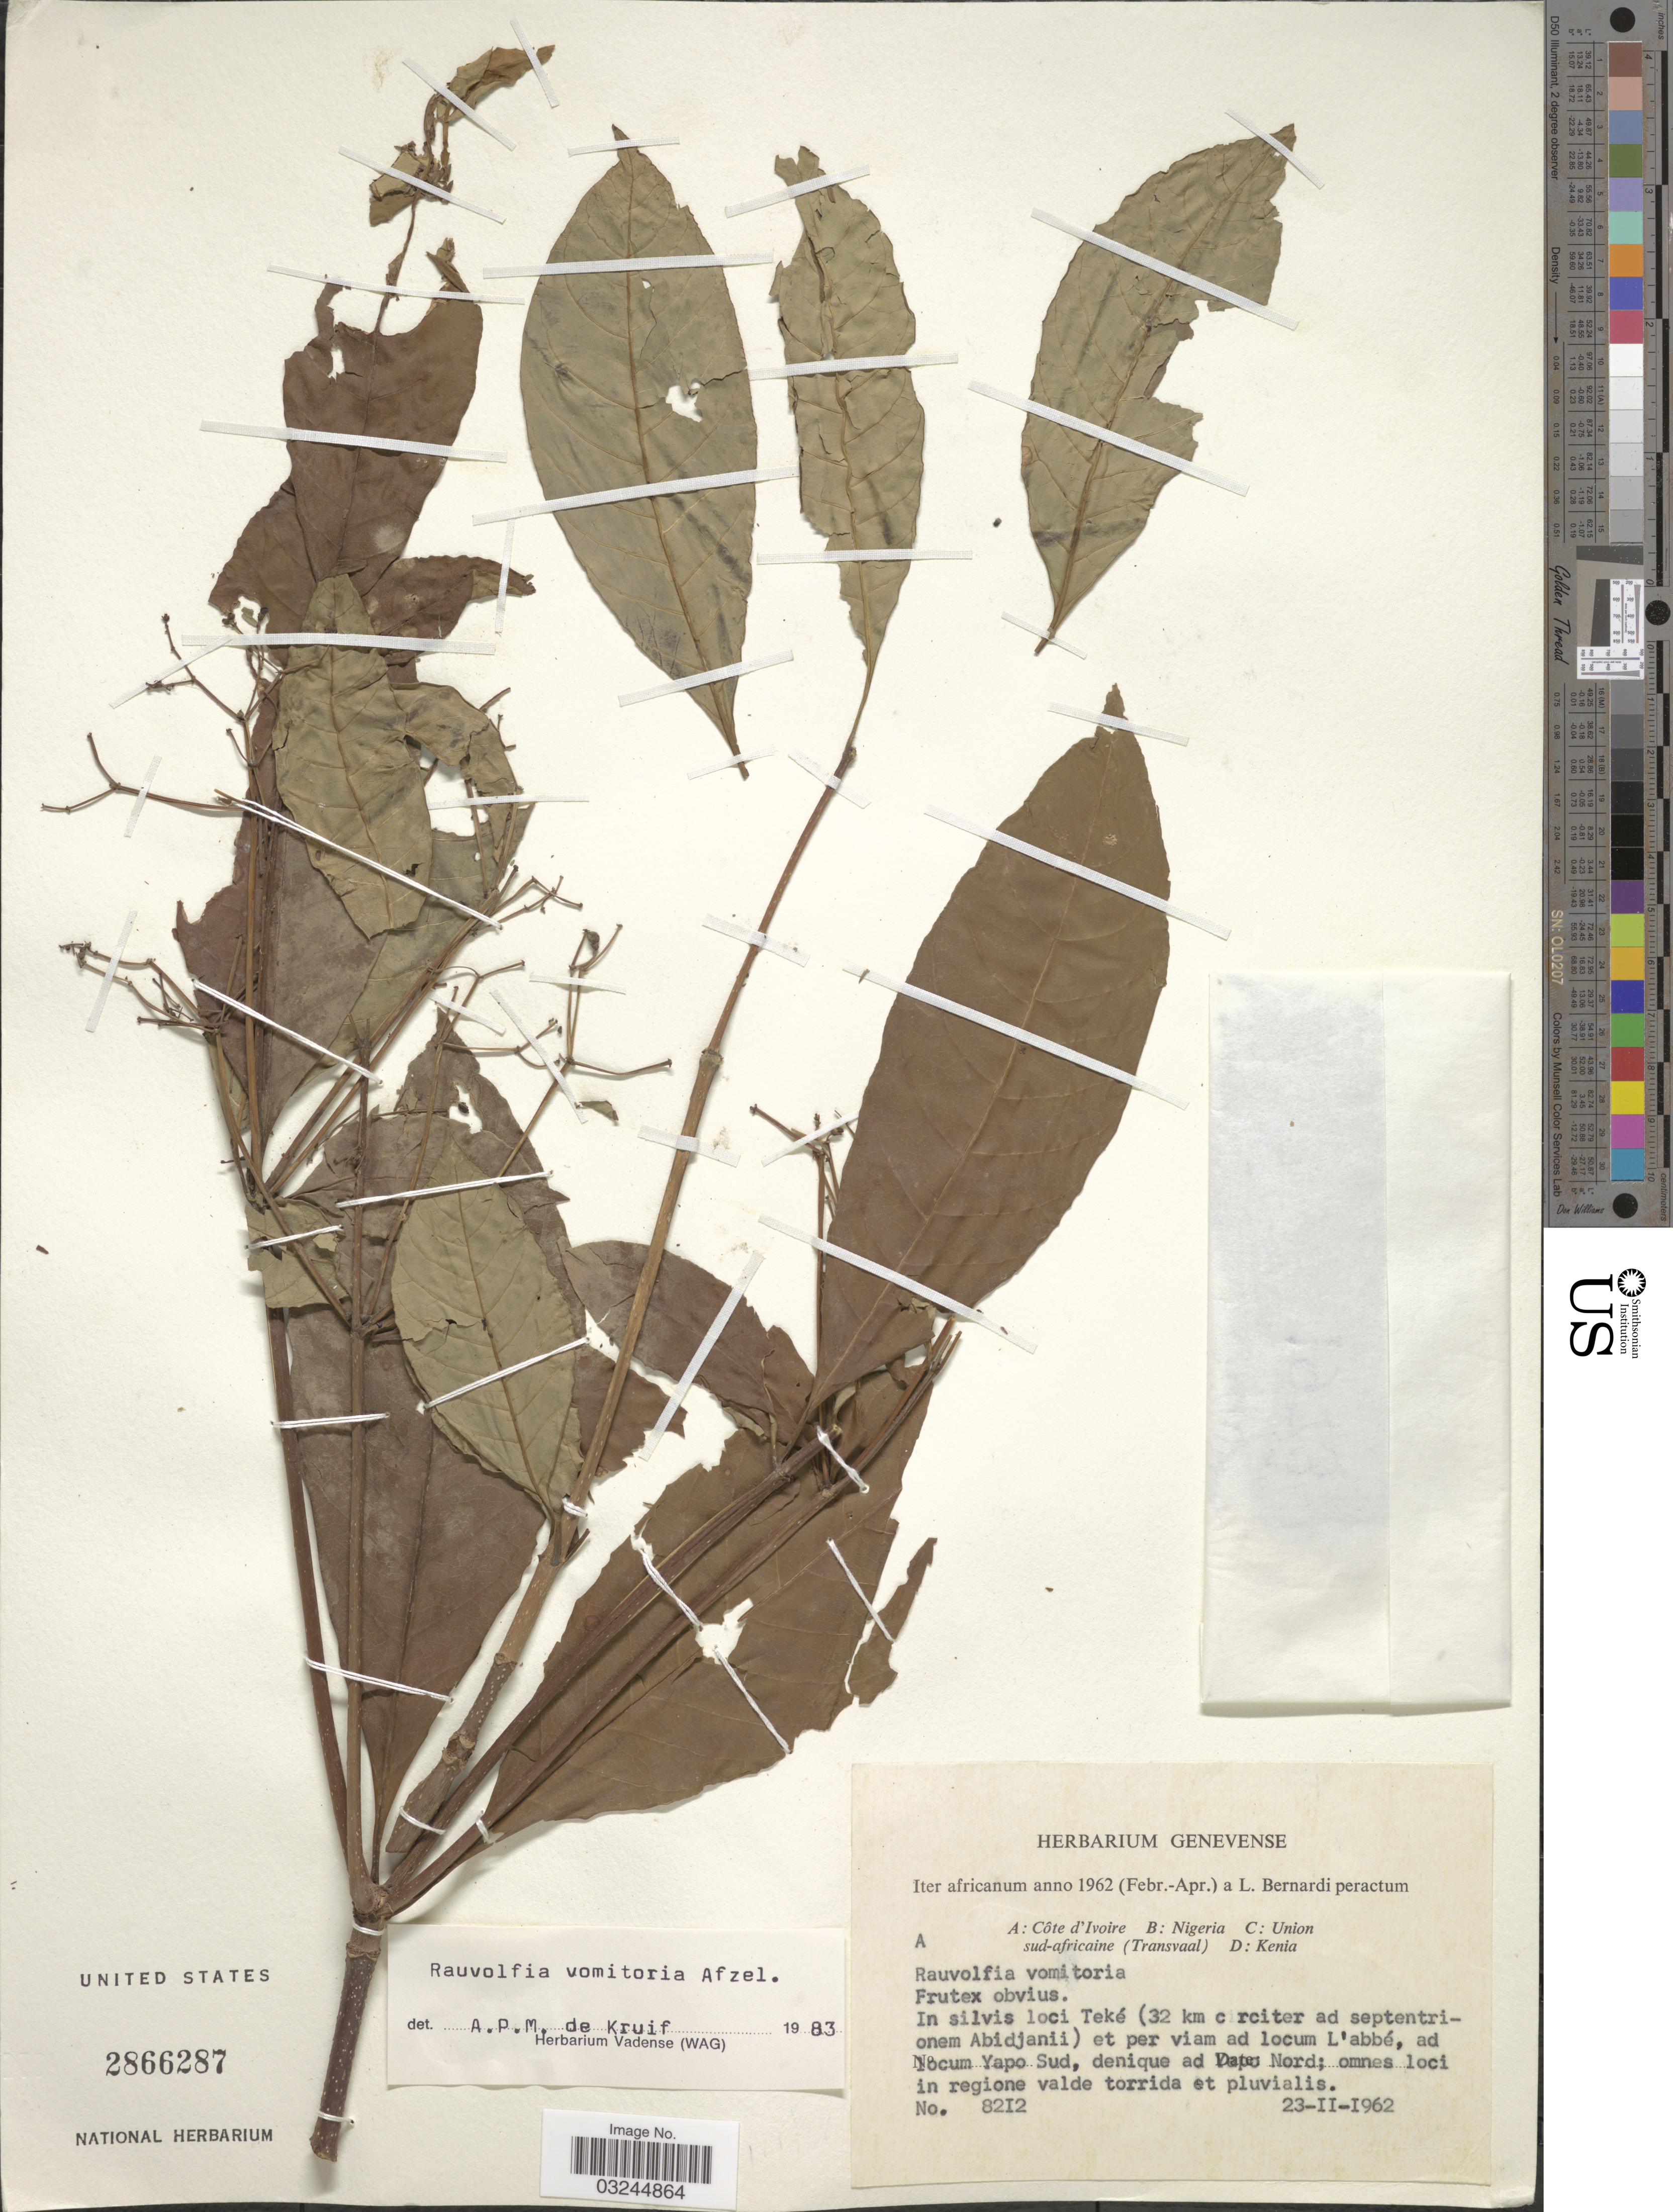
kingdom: Plantae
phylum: Tracheophyta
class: Magnoliopsida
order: Gentianales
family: Apocynaceae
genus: Rauvolfia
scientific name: Rauvolfia vomitoria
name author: Afzel.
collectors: L. Bernardi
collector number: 8212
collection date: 1962-02-23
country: Ivory Coast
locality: Côte d'Ivoire. In silvis loci Teké (32 km circiter ad septentrionem Abidjanii) et per viam ad locum L'abbé, ad locum Yapo Sud, denique ad Yapo Nord.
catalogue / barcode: US 2866287